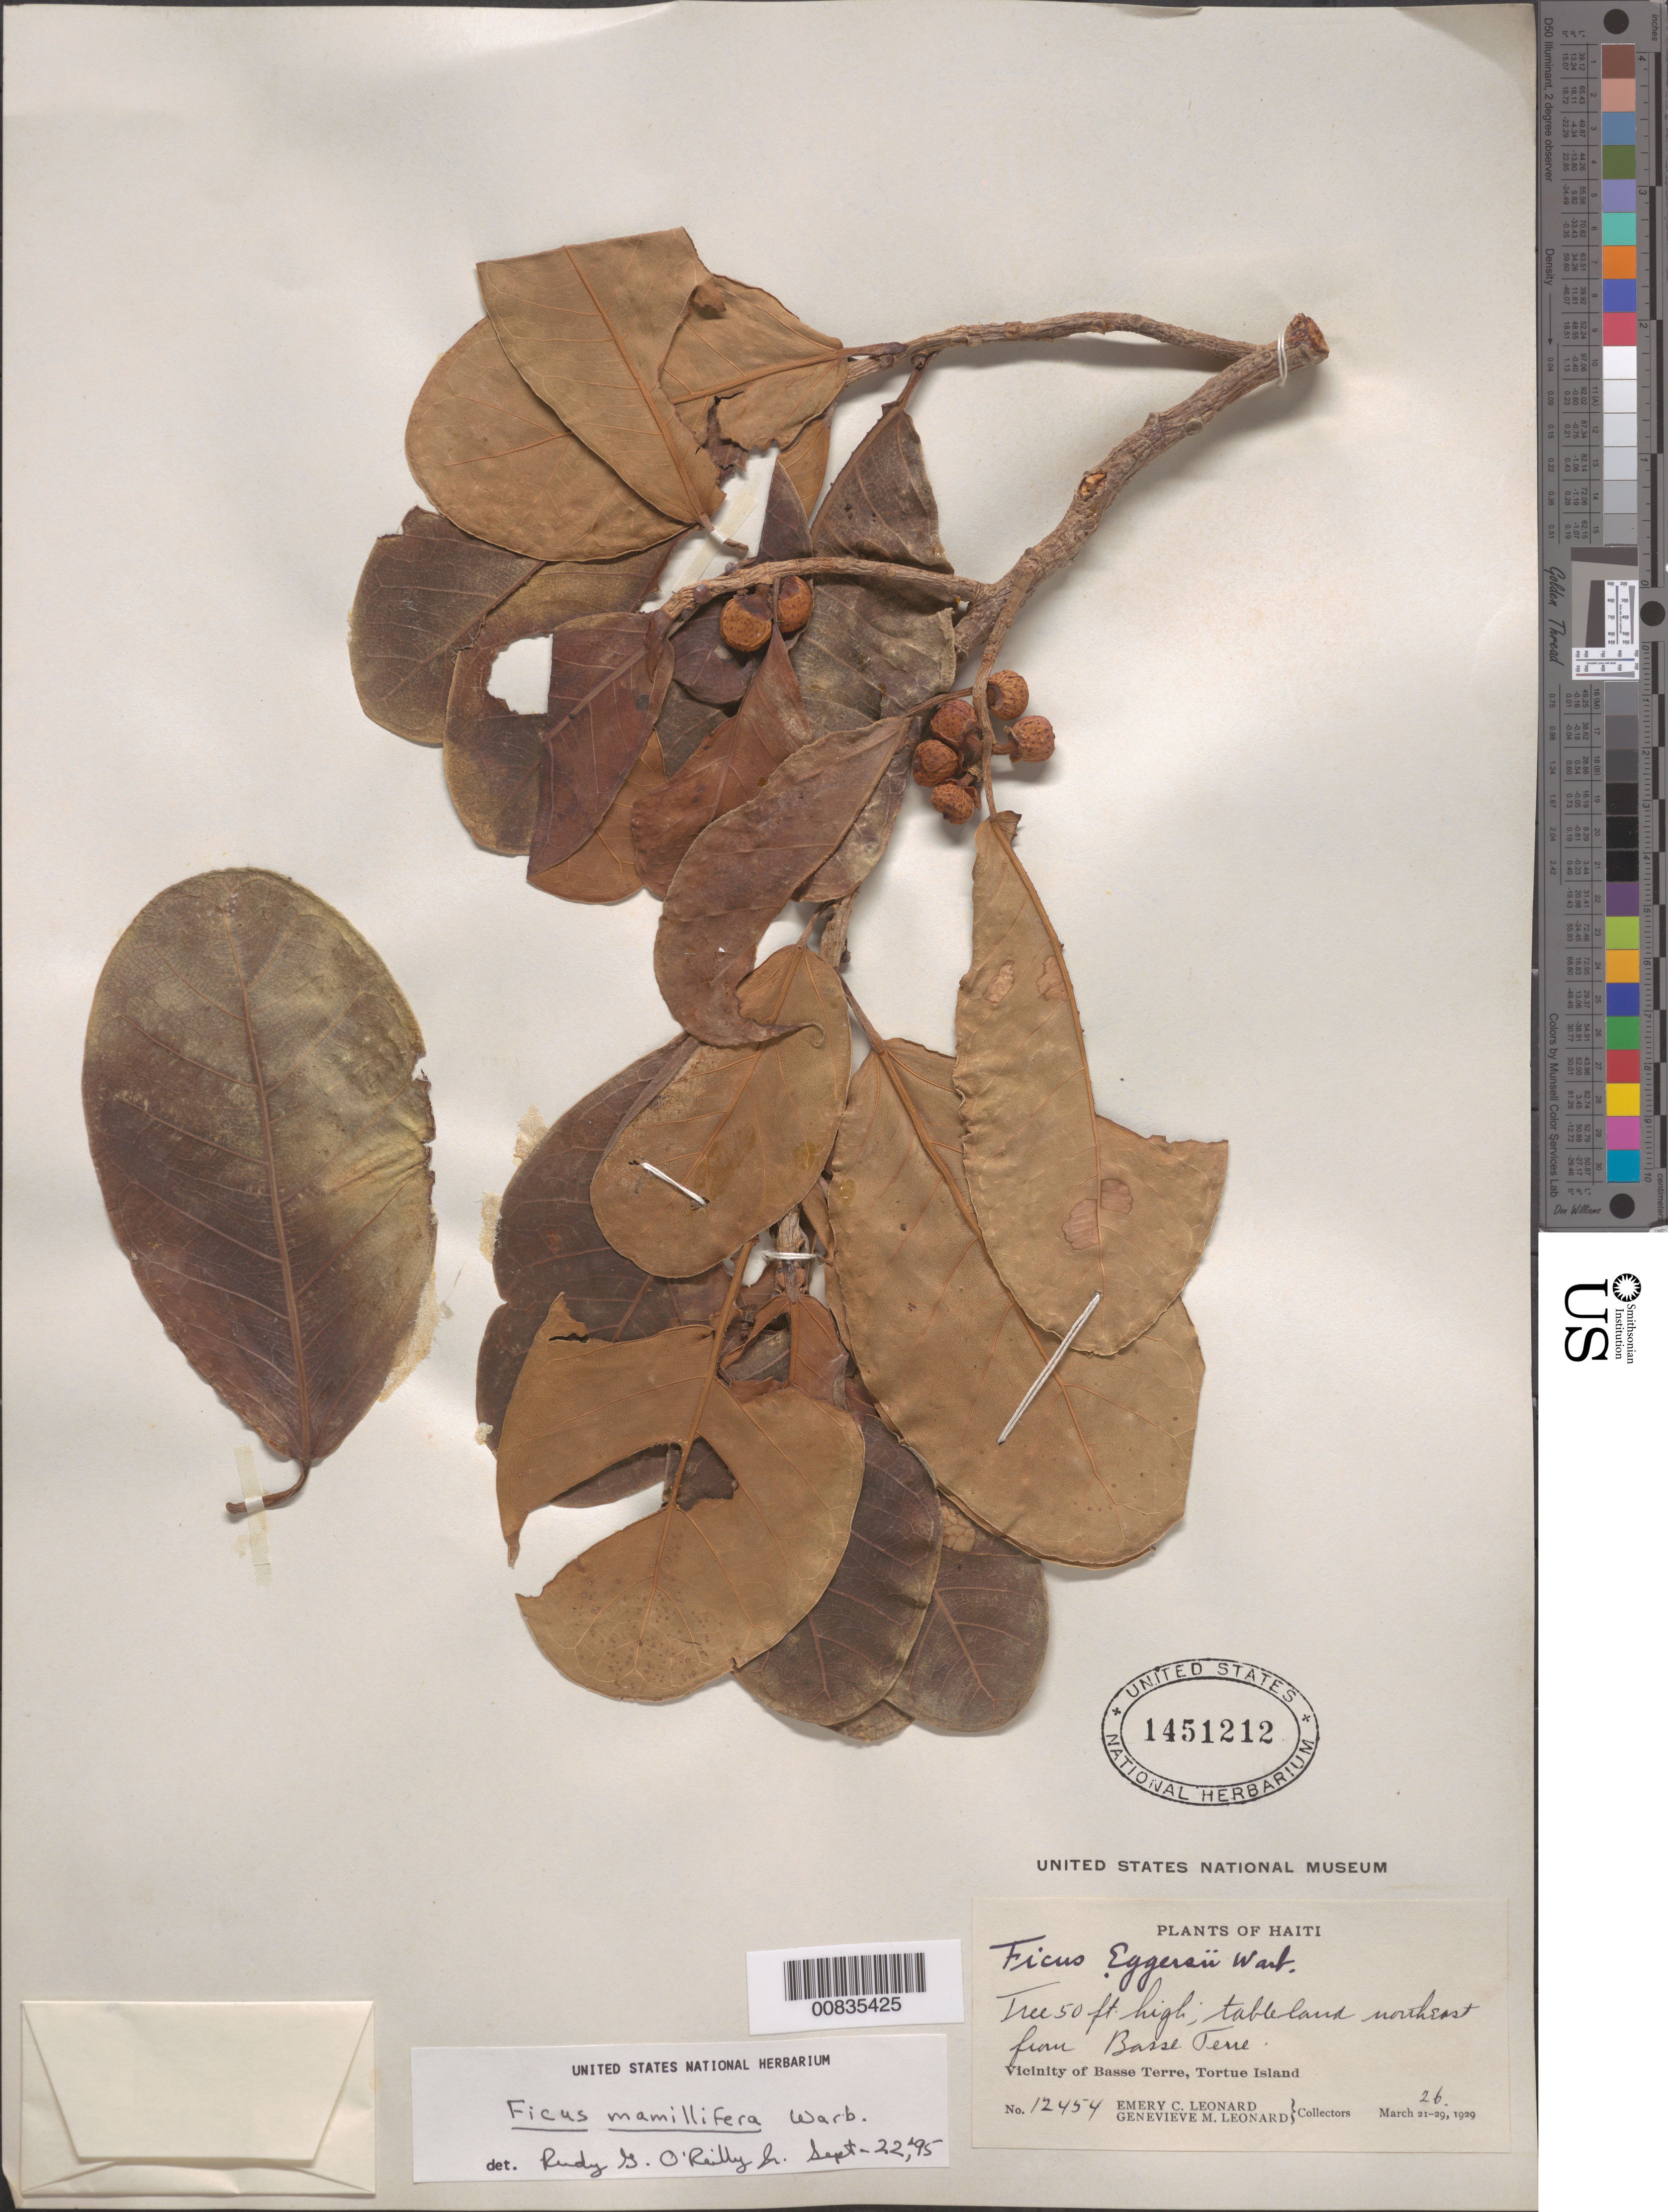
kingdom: Plantae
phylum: Tracheophyta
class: Magnoliopsida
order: Rosales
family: Moraceae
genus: Ficus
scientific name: Ficus mamillifera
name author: Warb.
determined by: O'Reilly, R. G., Jr., (US), NMNH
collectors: E. C. Leonard & G. M. Leonard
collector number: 12454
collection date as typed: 26 Mar 1929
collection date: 1929-03-26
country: Haiti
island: Île de Tortue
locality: Tableland northeast from Basse Terre.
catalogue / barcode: US 1451212